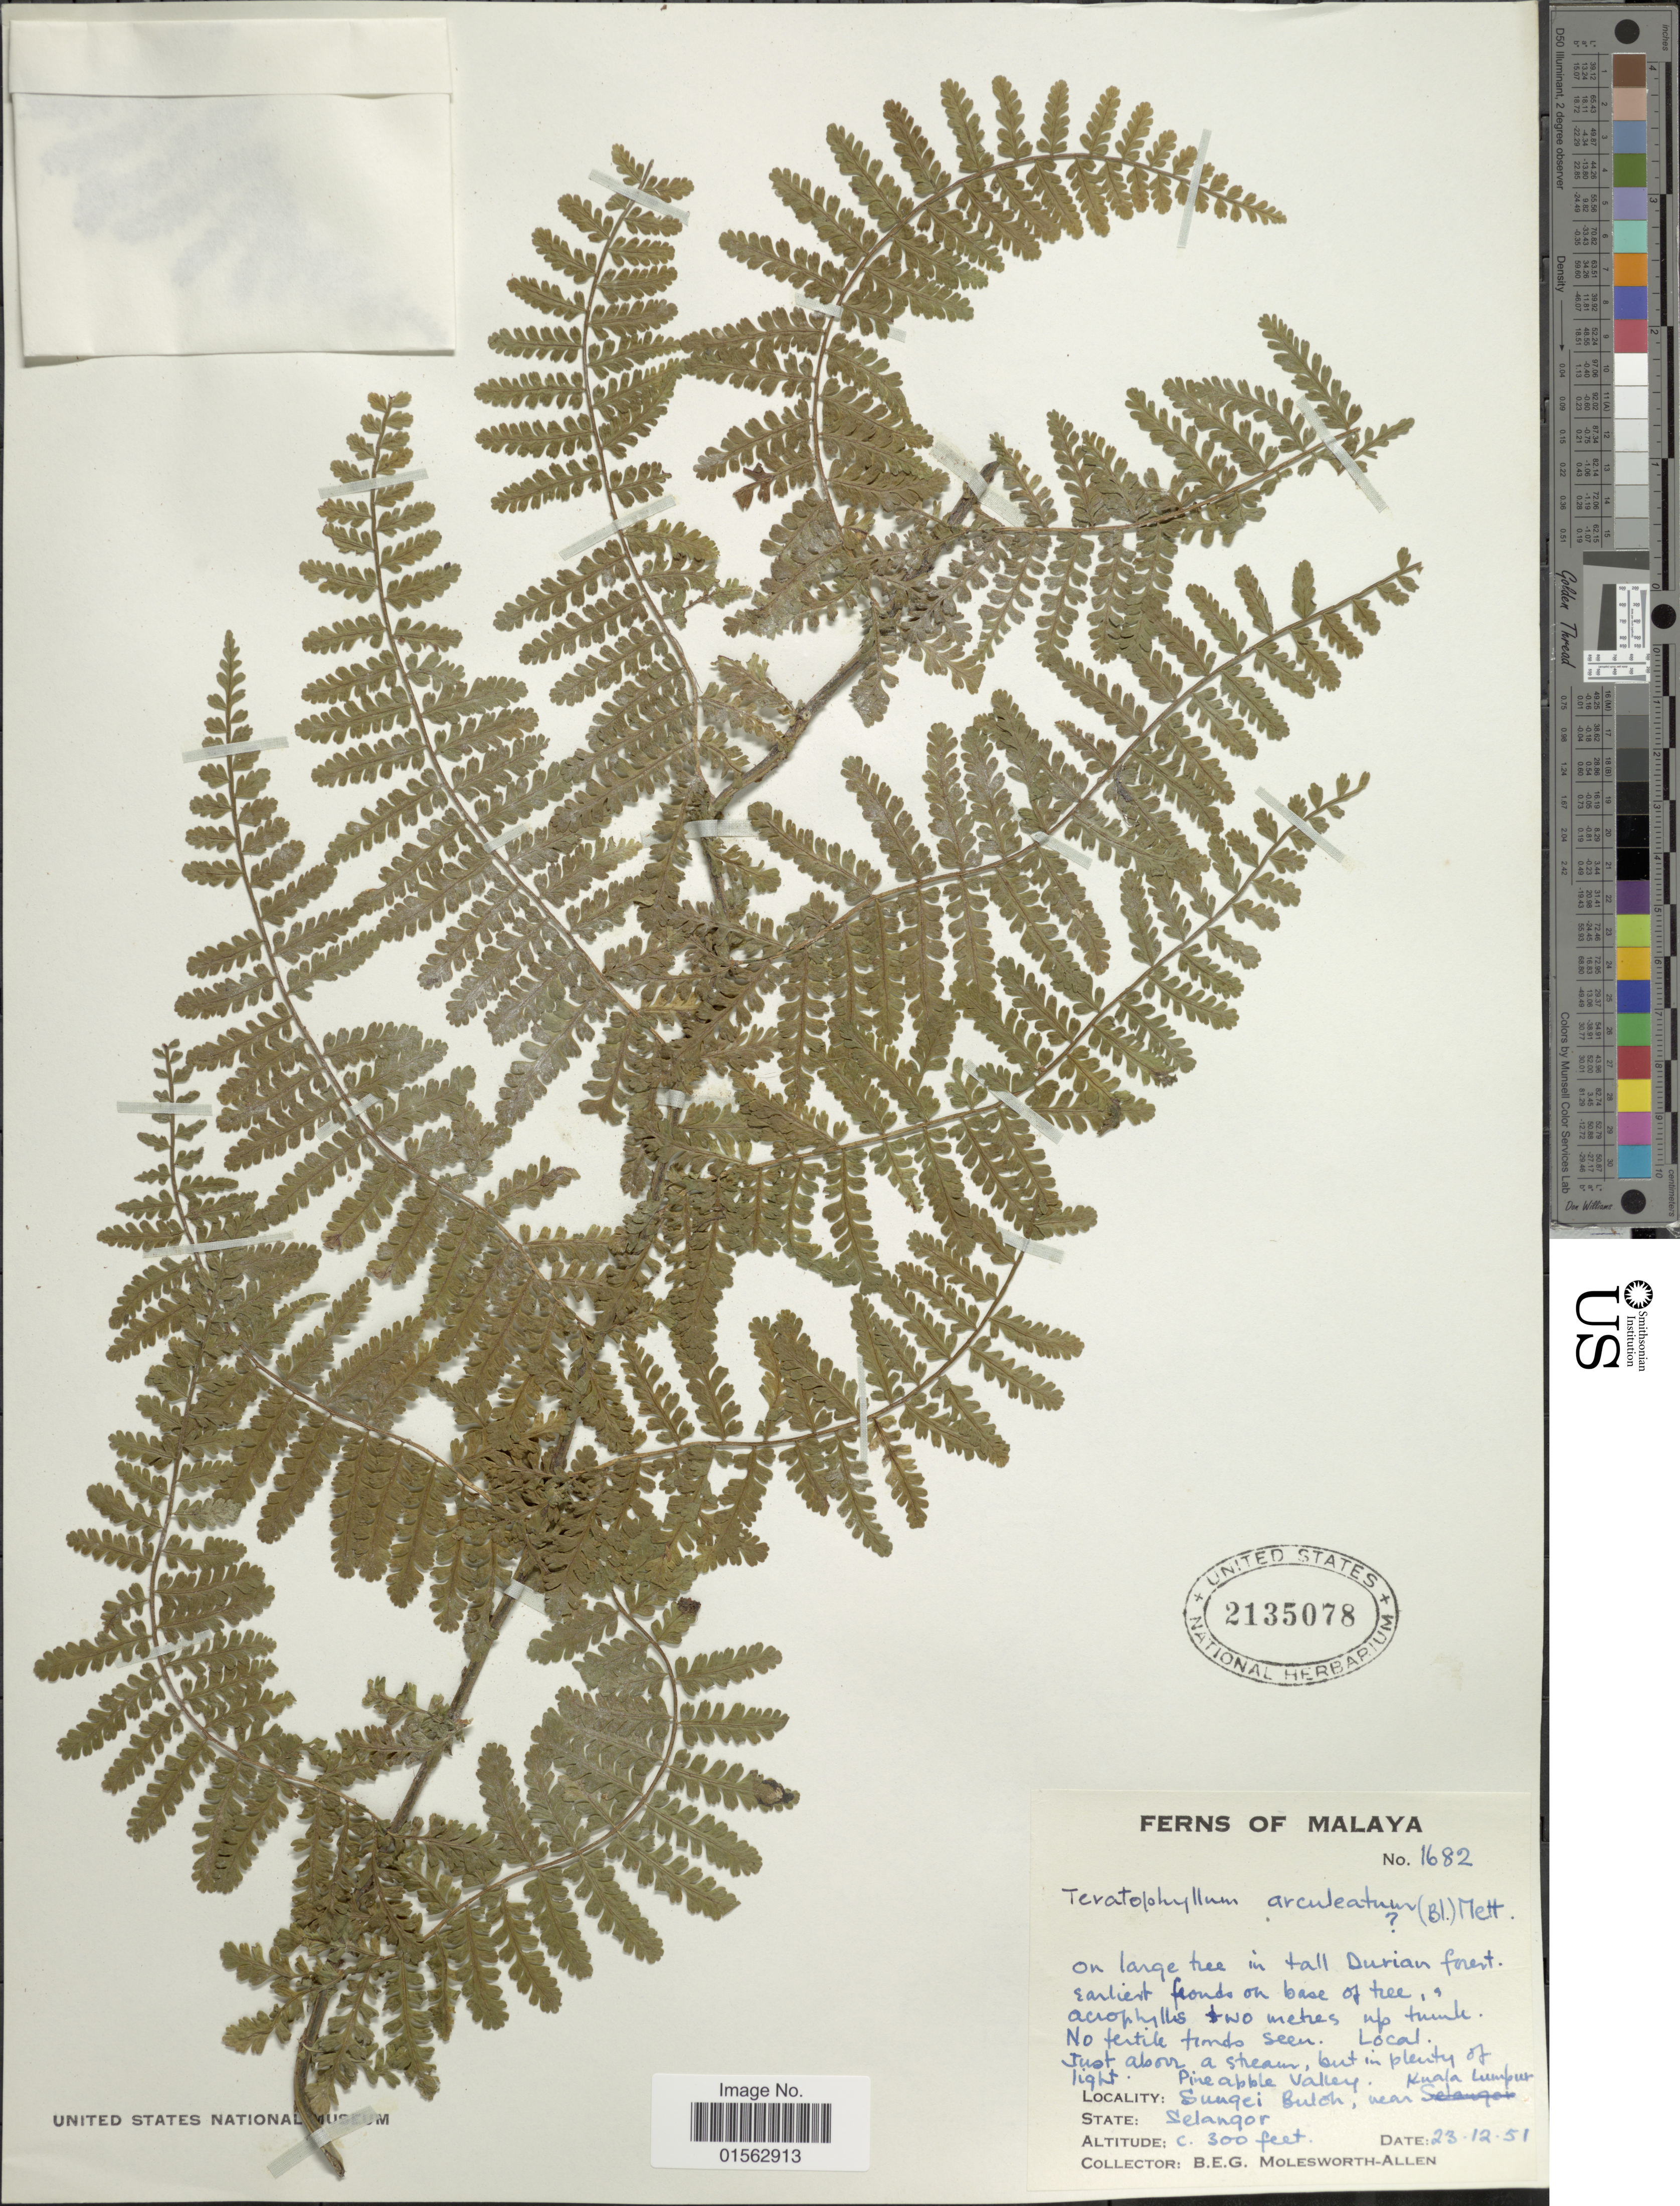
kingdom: Plantae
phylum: Tracheophyta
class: Polypodiopsida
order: Polypodiales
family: Dryopteridaceae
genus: Teratophyllum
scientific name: Teratophyllum aculeatum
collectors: B. E. G. Molesworth-Allen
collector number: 1682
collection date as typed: Transcribed d/m/y: 23/12/51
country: Malaysia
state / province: Selangor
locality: Malaya, on large tree in tall Durian forest, Pineapple valley, Sungei Butoh, near Kuala Lumpur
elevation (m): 91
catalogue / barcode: US 2135078